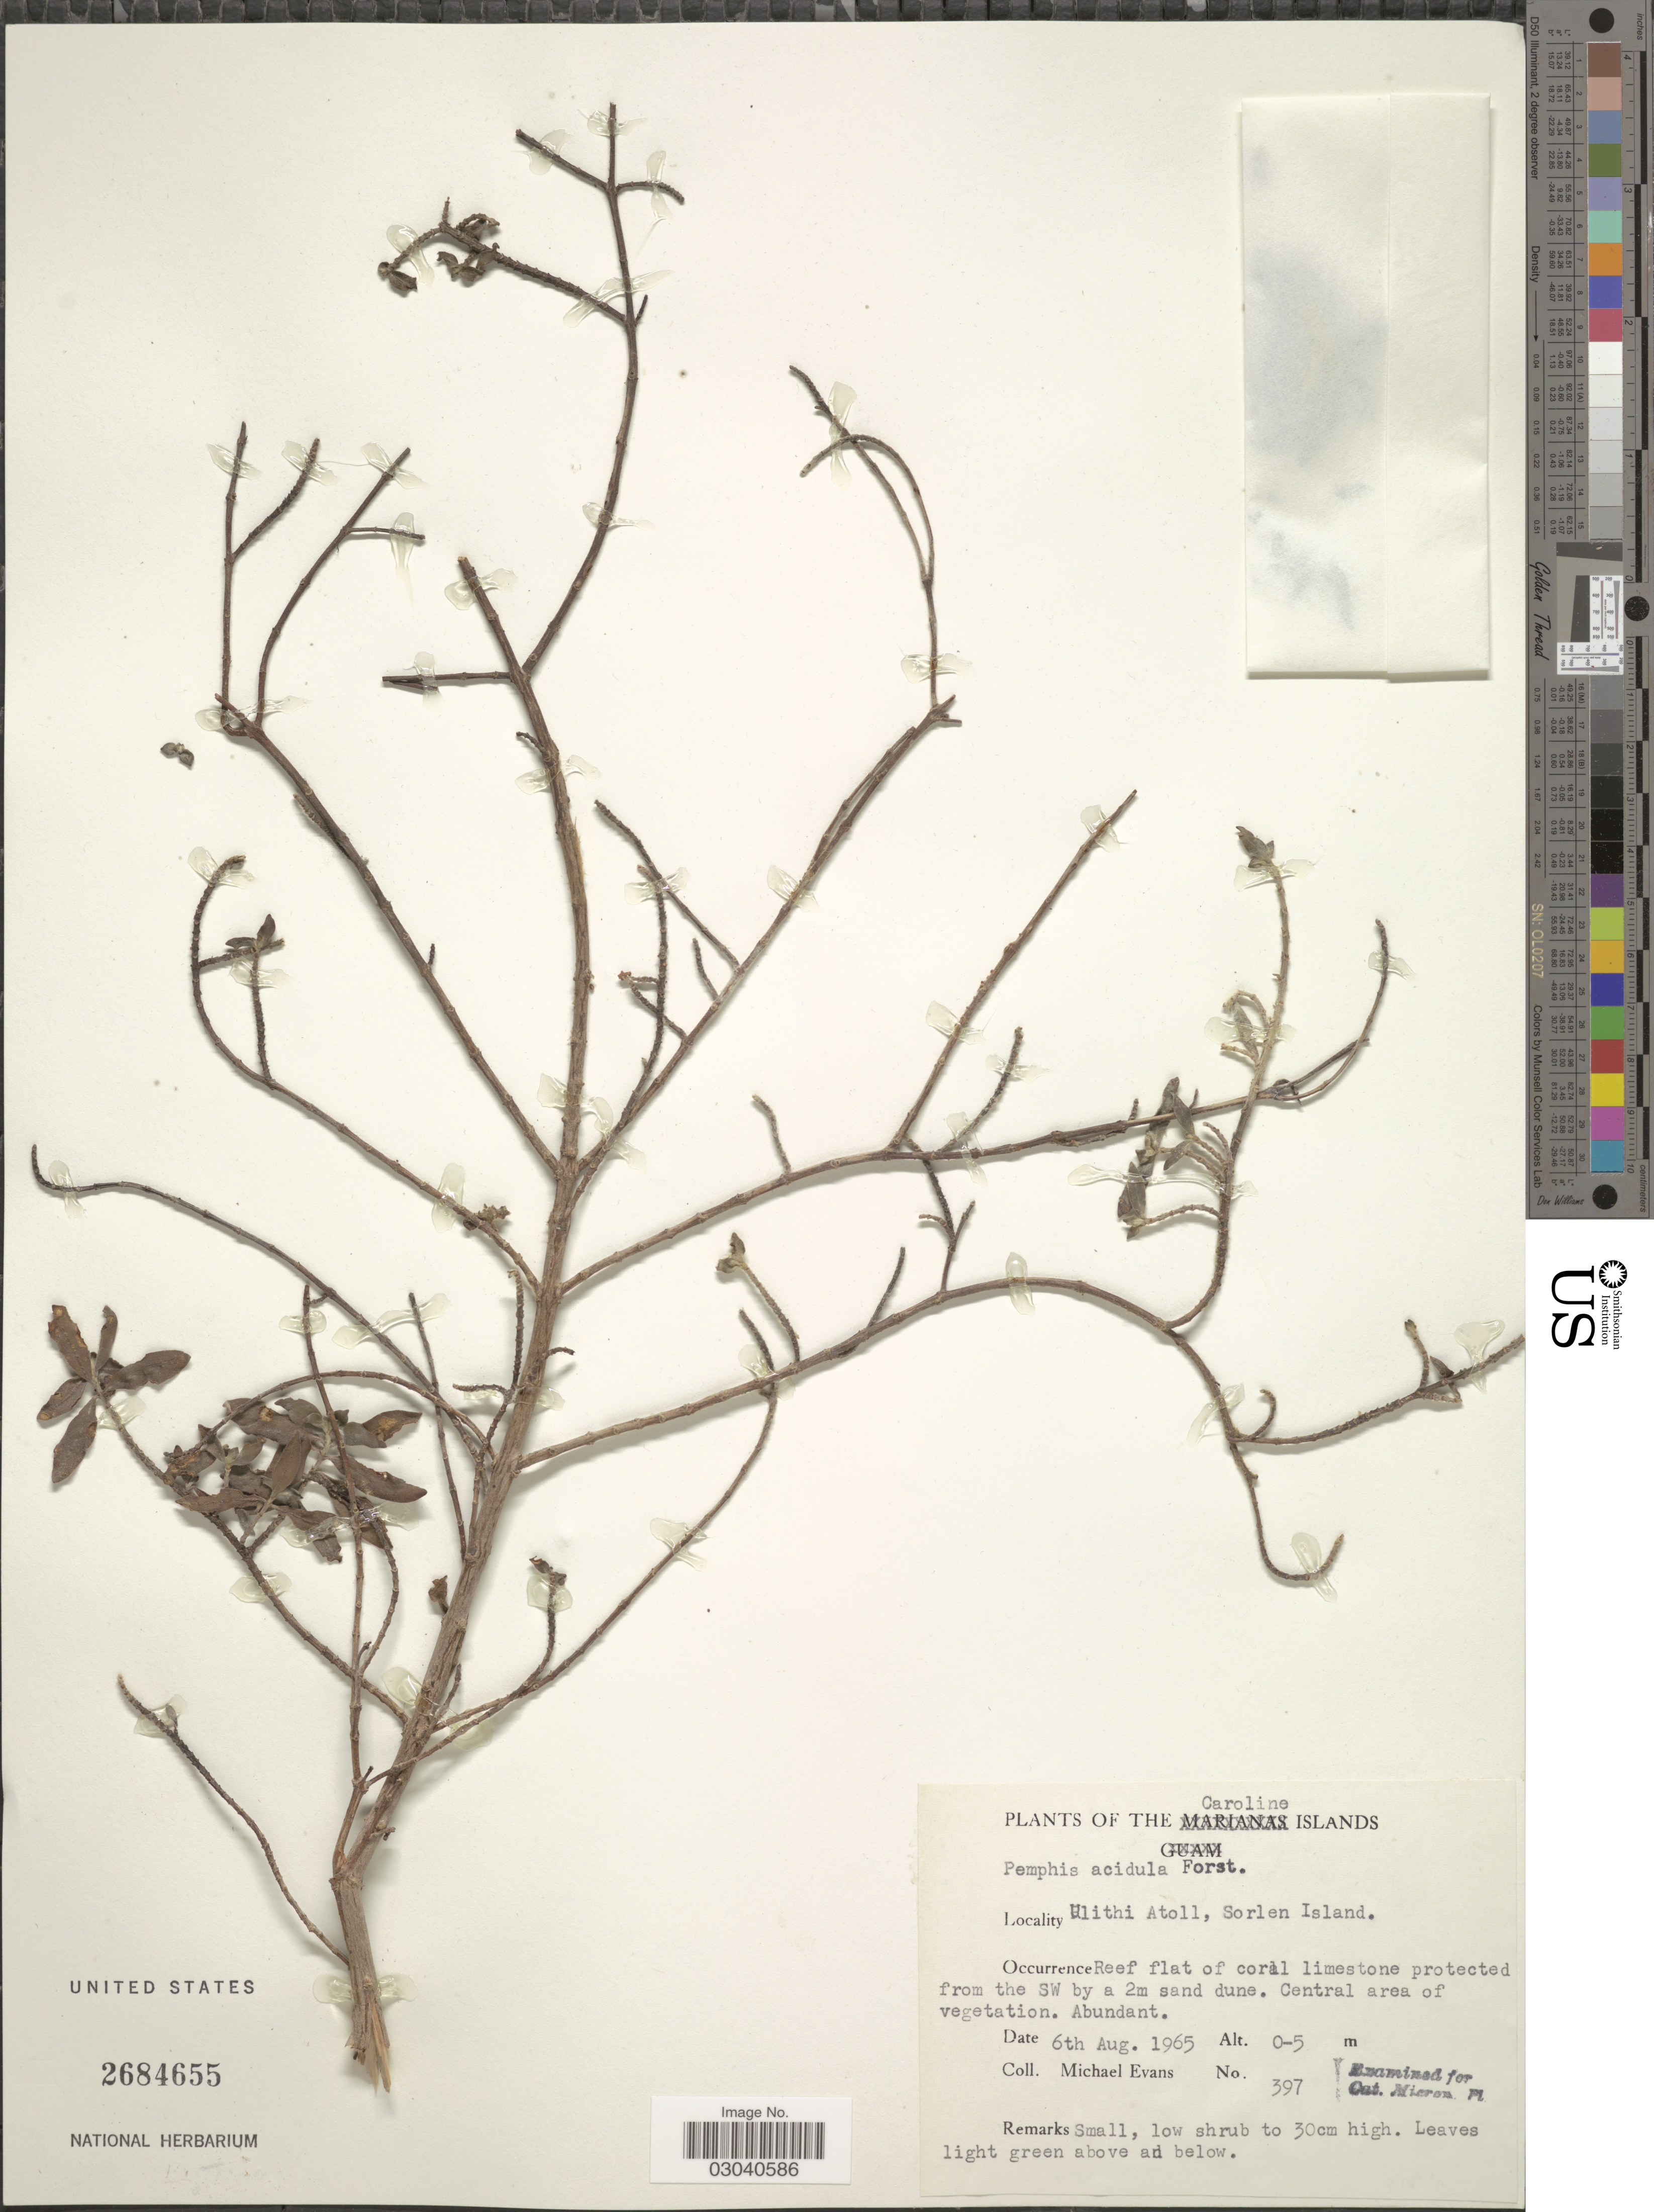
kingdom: Plantae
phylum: Tracheophyta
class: Magnoliopsida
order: Myrtales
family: Lythraceae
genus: Pemphis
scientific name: Pemphis acidula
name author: J.R. Forst. & G. Forst.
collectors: M. Evans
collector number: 397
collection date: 1965-08-06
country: Micronesia, Federated States of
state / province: Yap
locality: The Caroline Islands. Ulithi Atoll, Sorlen Island.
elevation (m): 0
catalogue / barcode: US 2684655